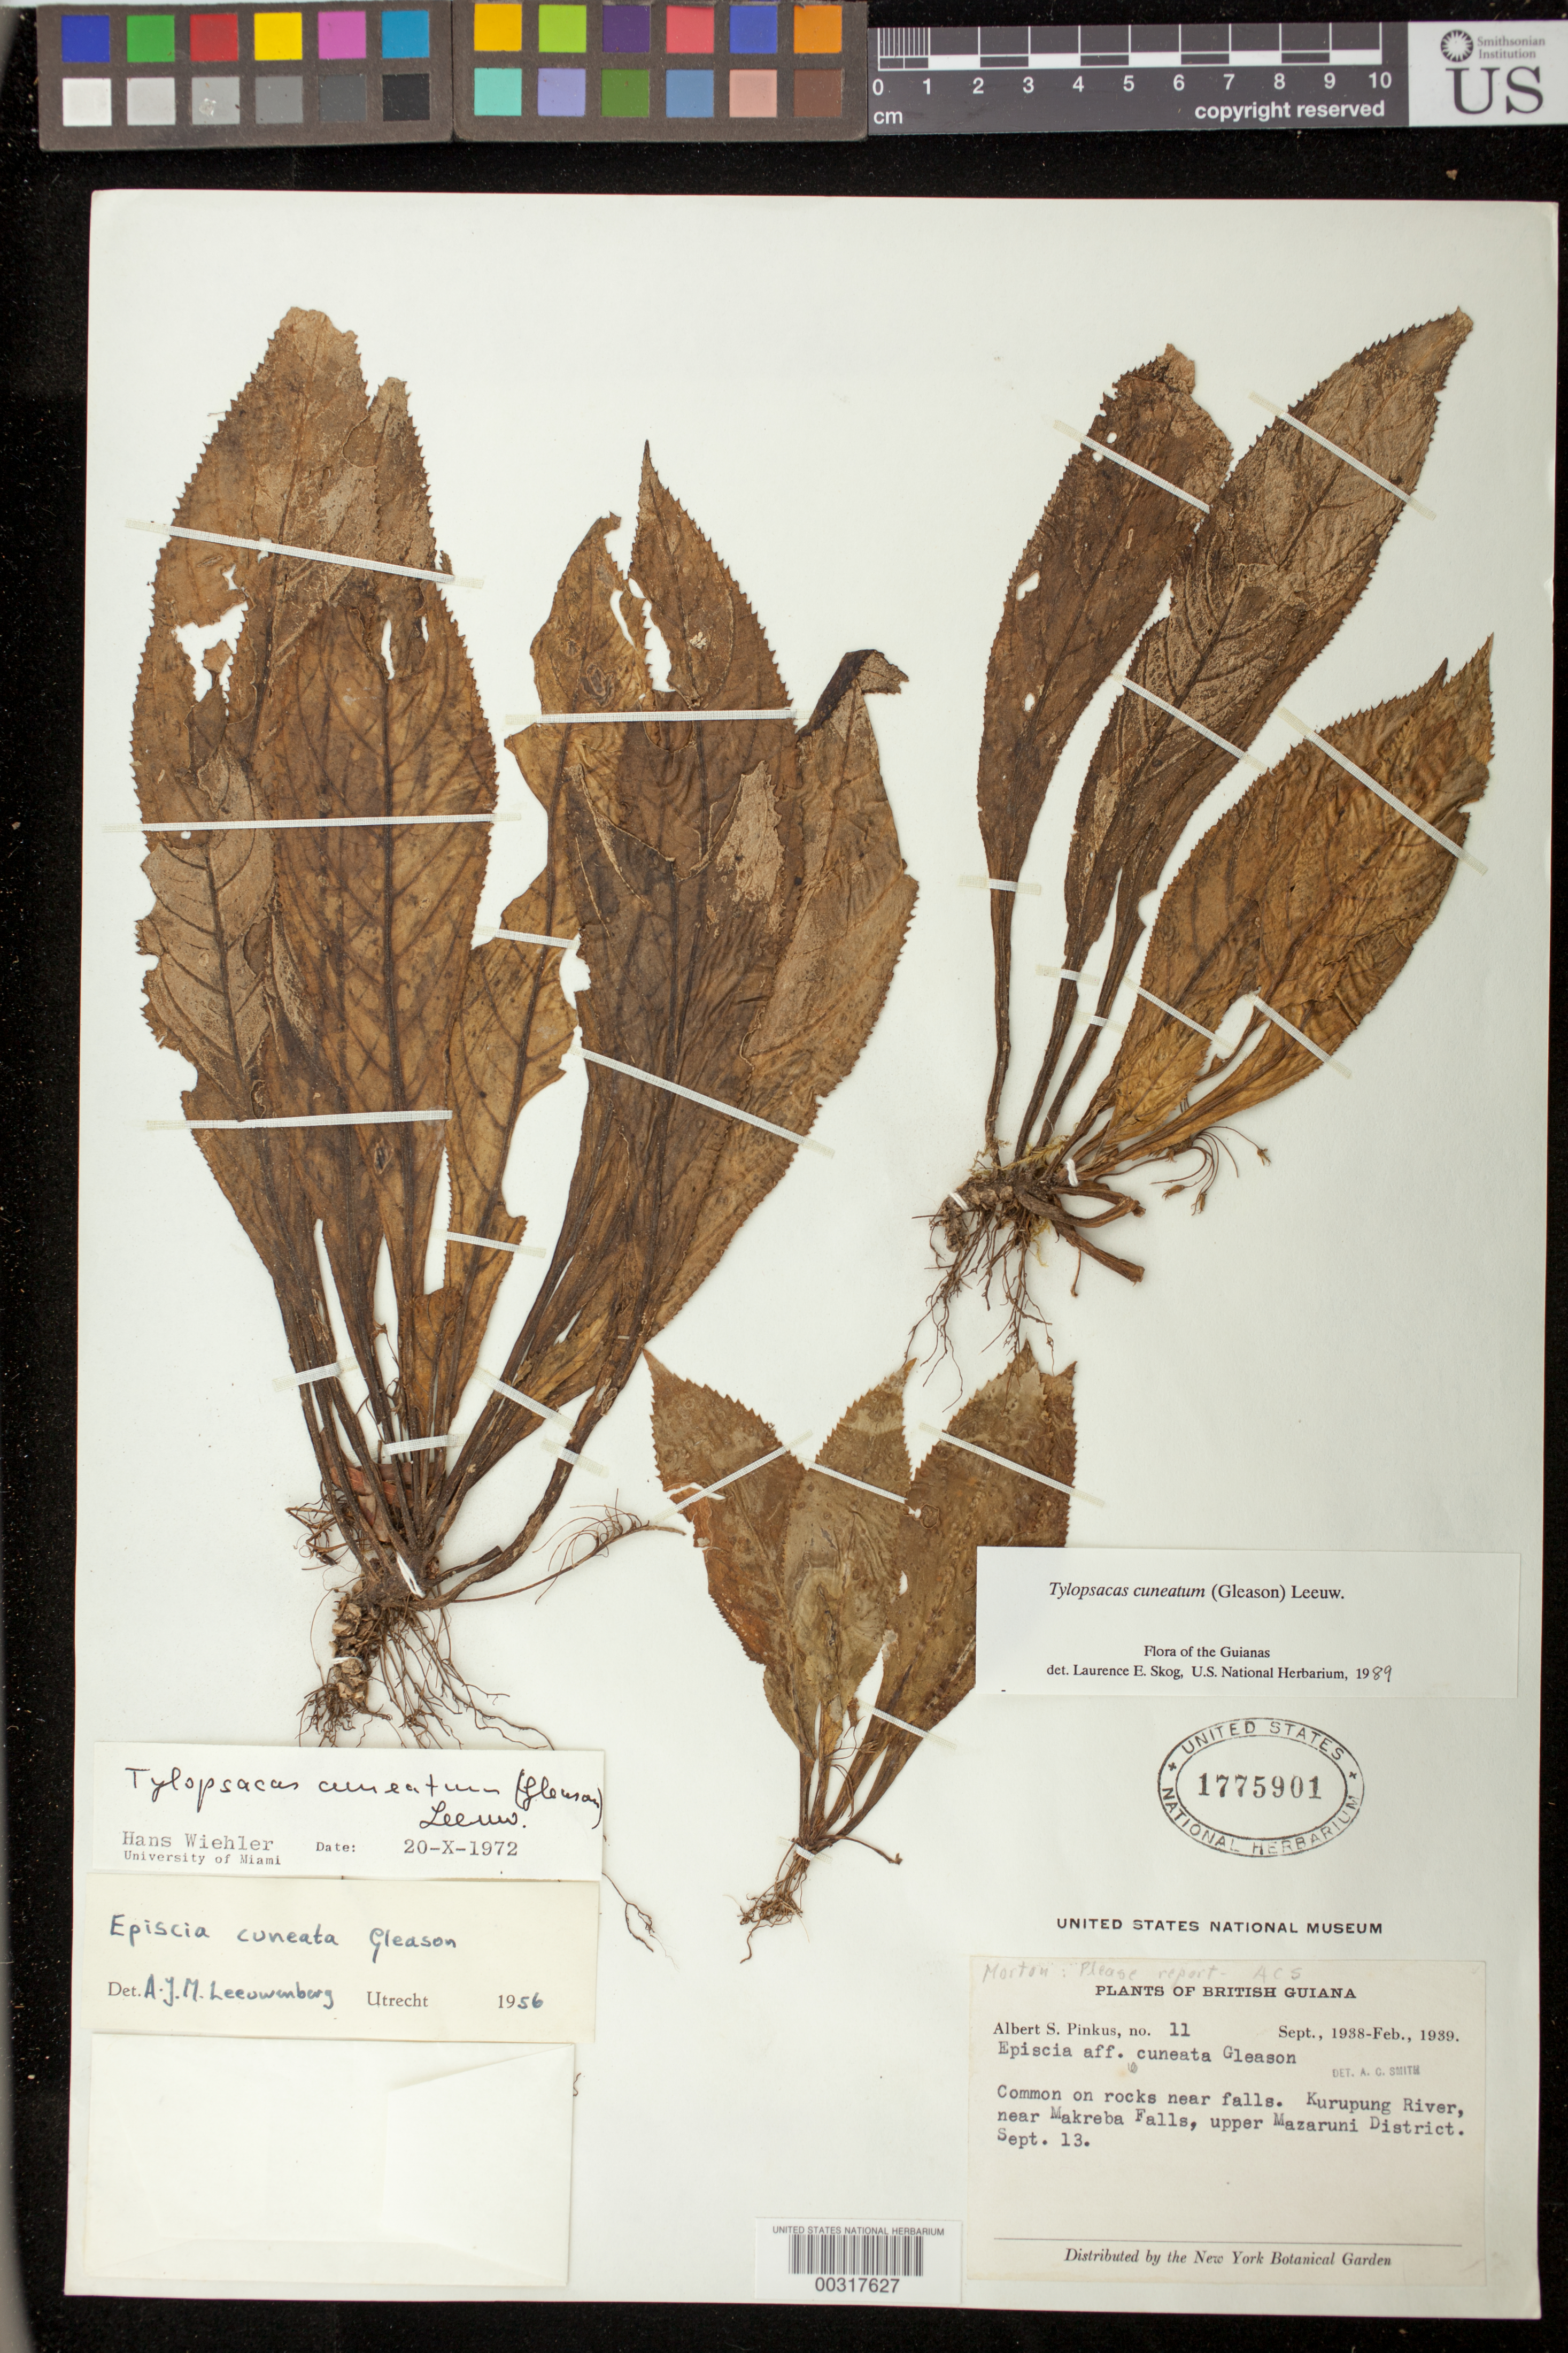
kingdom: Plantae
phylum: Tracheophyta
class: Magnoliopsida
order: Lamiales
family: Gesneriaceae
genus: Tylopsacas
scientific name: Tylopsacas cuneata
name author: (Gleason) Leeuwenb.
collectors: A. Pinkus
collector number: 11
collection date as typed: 13 Sep 1938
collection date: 1938-09-13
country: Guyana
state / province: Cuyuni-Mazaruni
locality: Kurupung River, near Makreba Falls, Upper Mazaruni District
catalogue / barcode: US 1775901